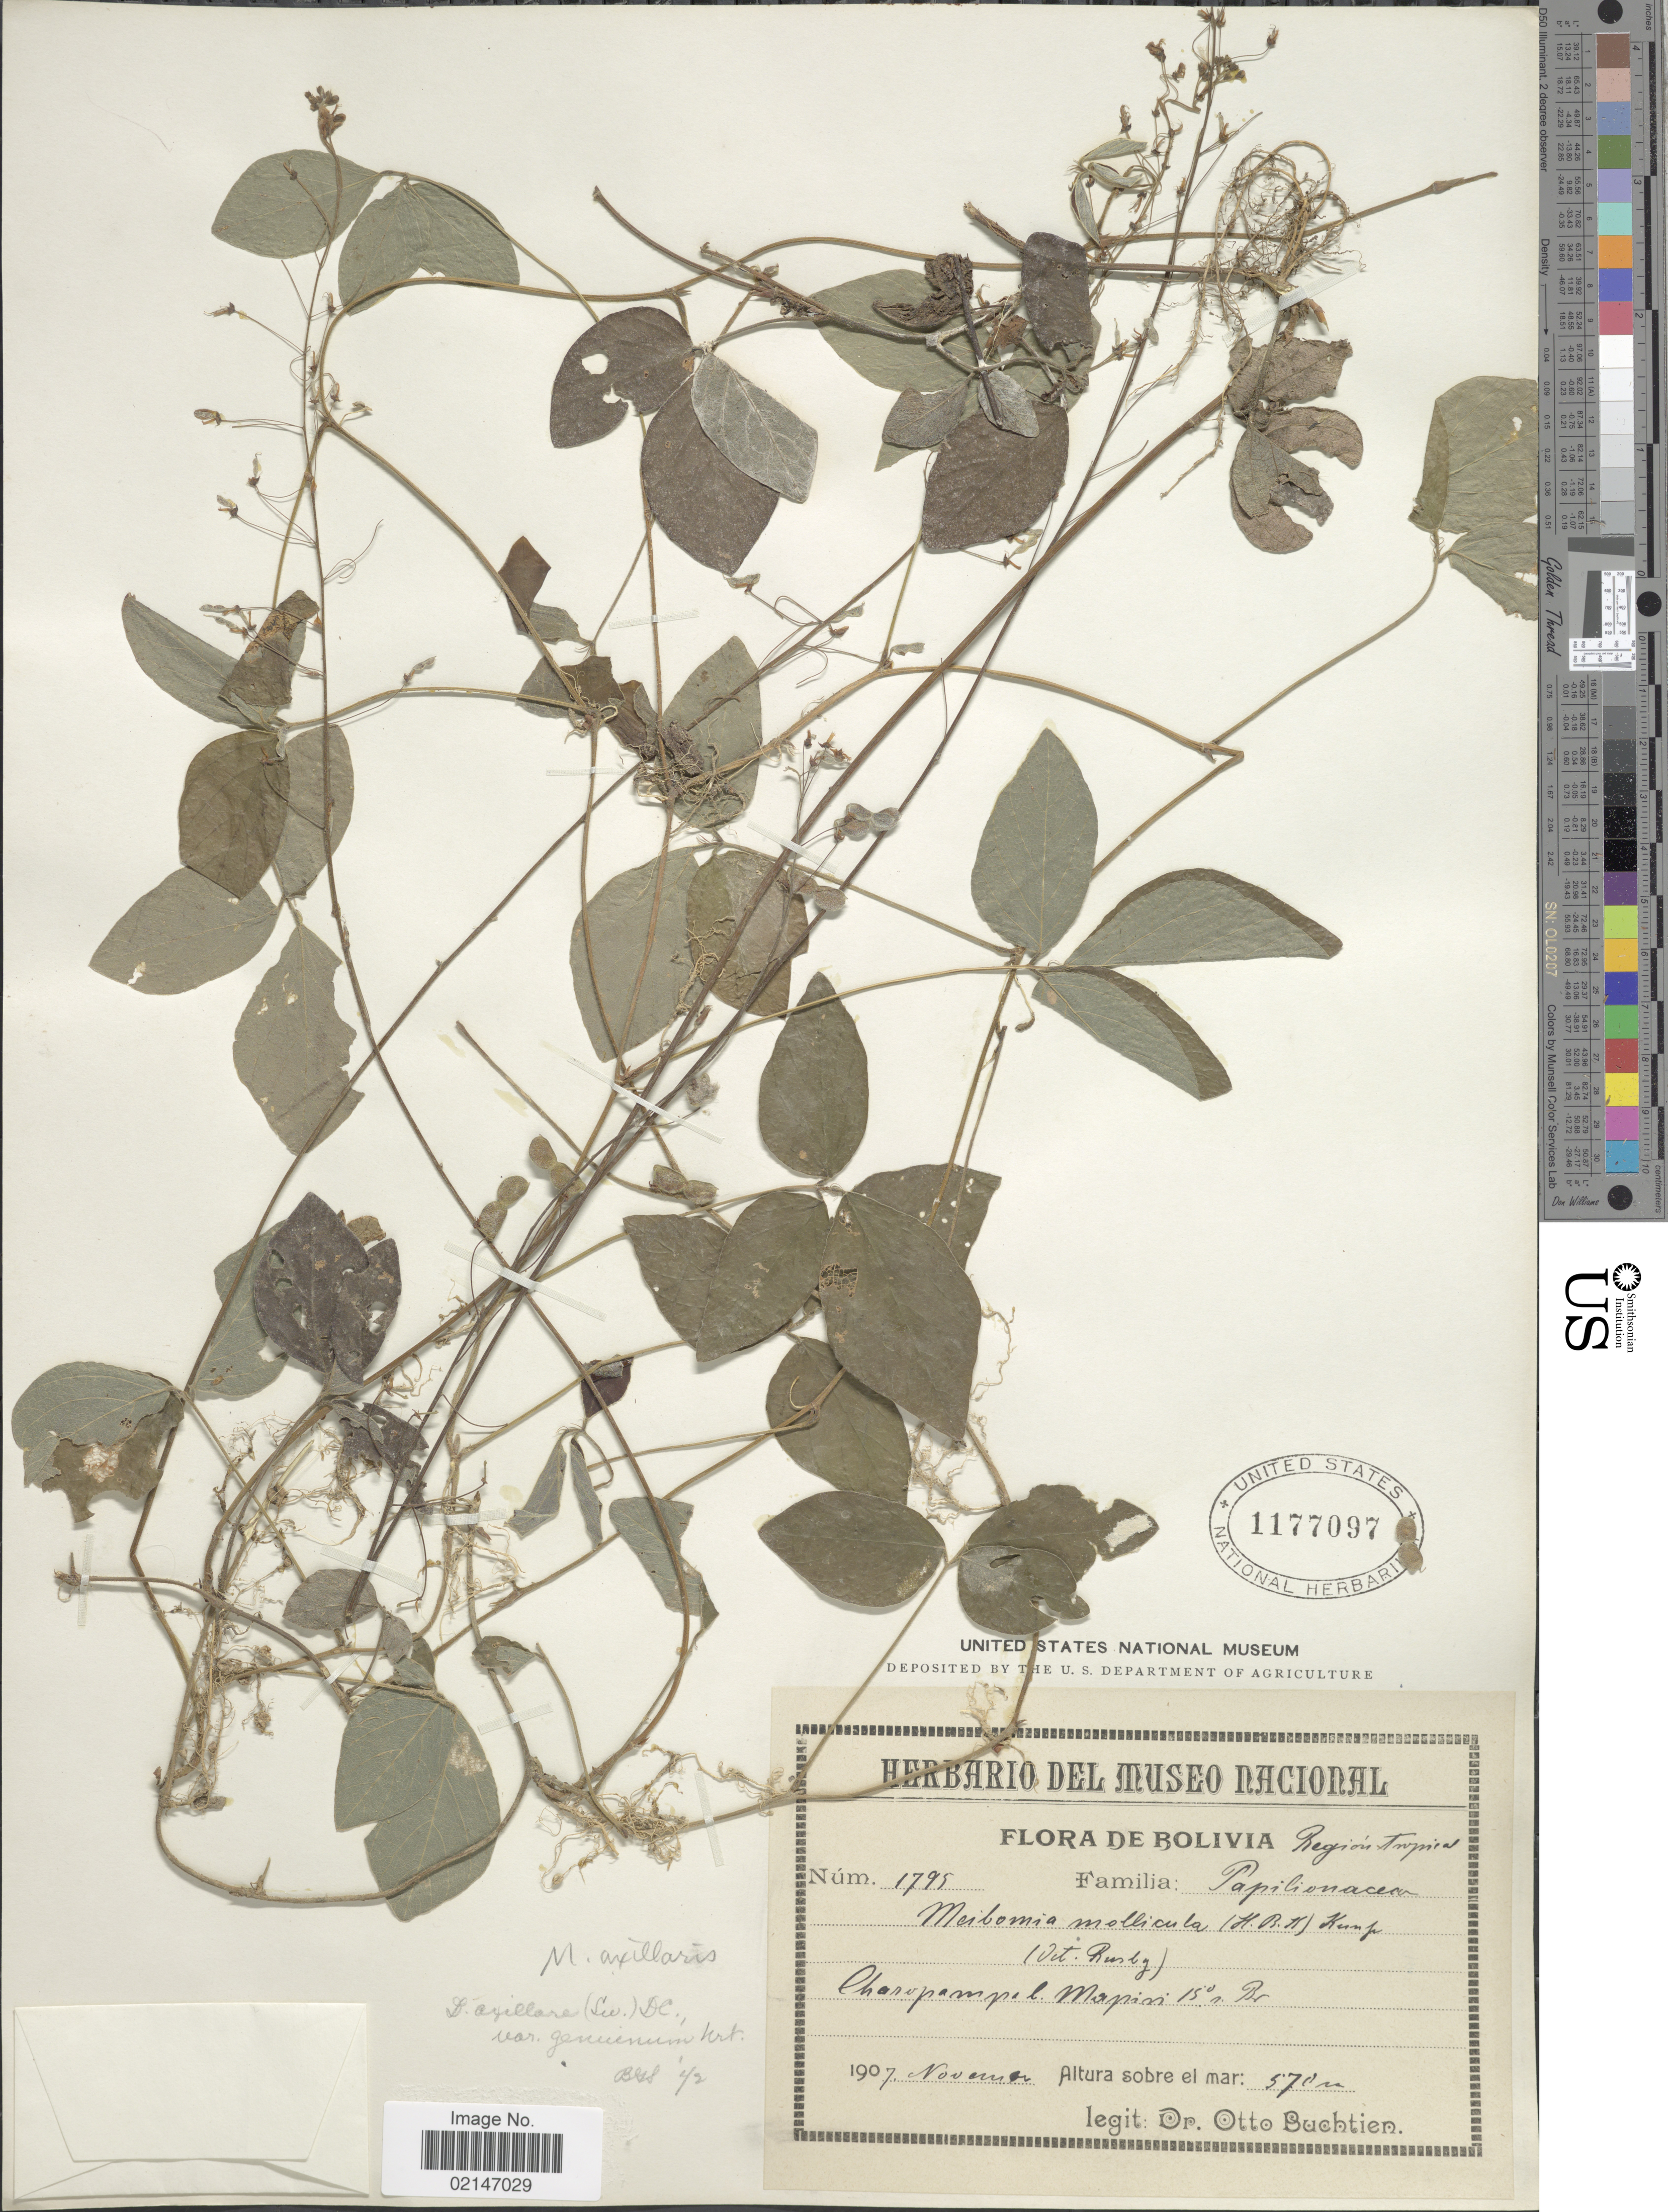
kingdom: Plantae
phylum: Tracheophyta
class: Magnoliopsida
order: Fabales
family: Fabaceae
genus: Desmodium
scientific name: Desmodium axillare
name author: (Sw.) DC.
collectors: O. Buchtien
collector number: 1795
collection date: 1907-11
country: Bolivia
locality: Region Tropical. Charopampa l. Mapiri 15° n. Br.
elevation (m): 570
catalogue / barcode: US 1177097